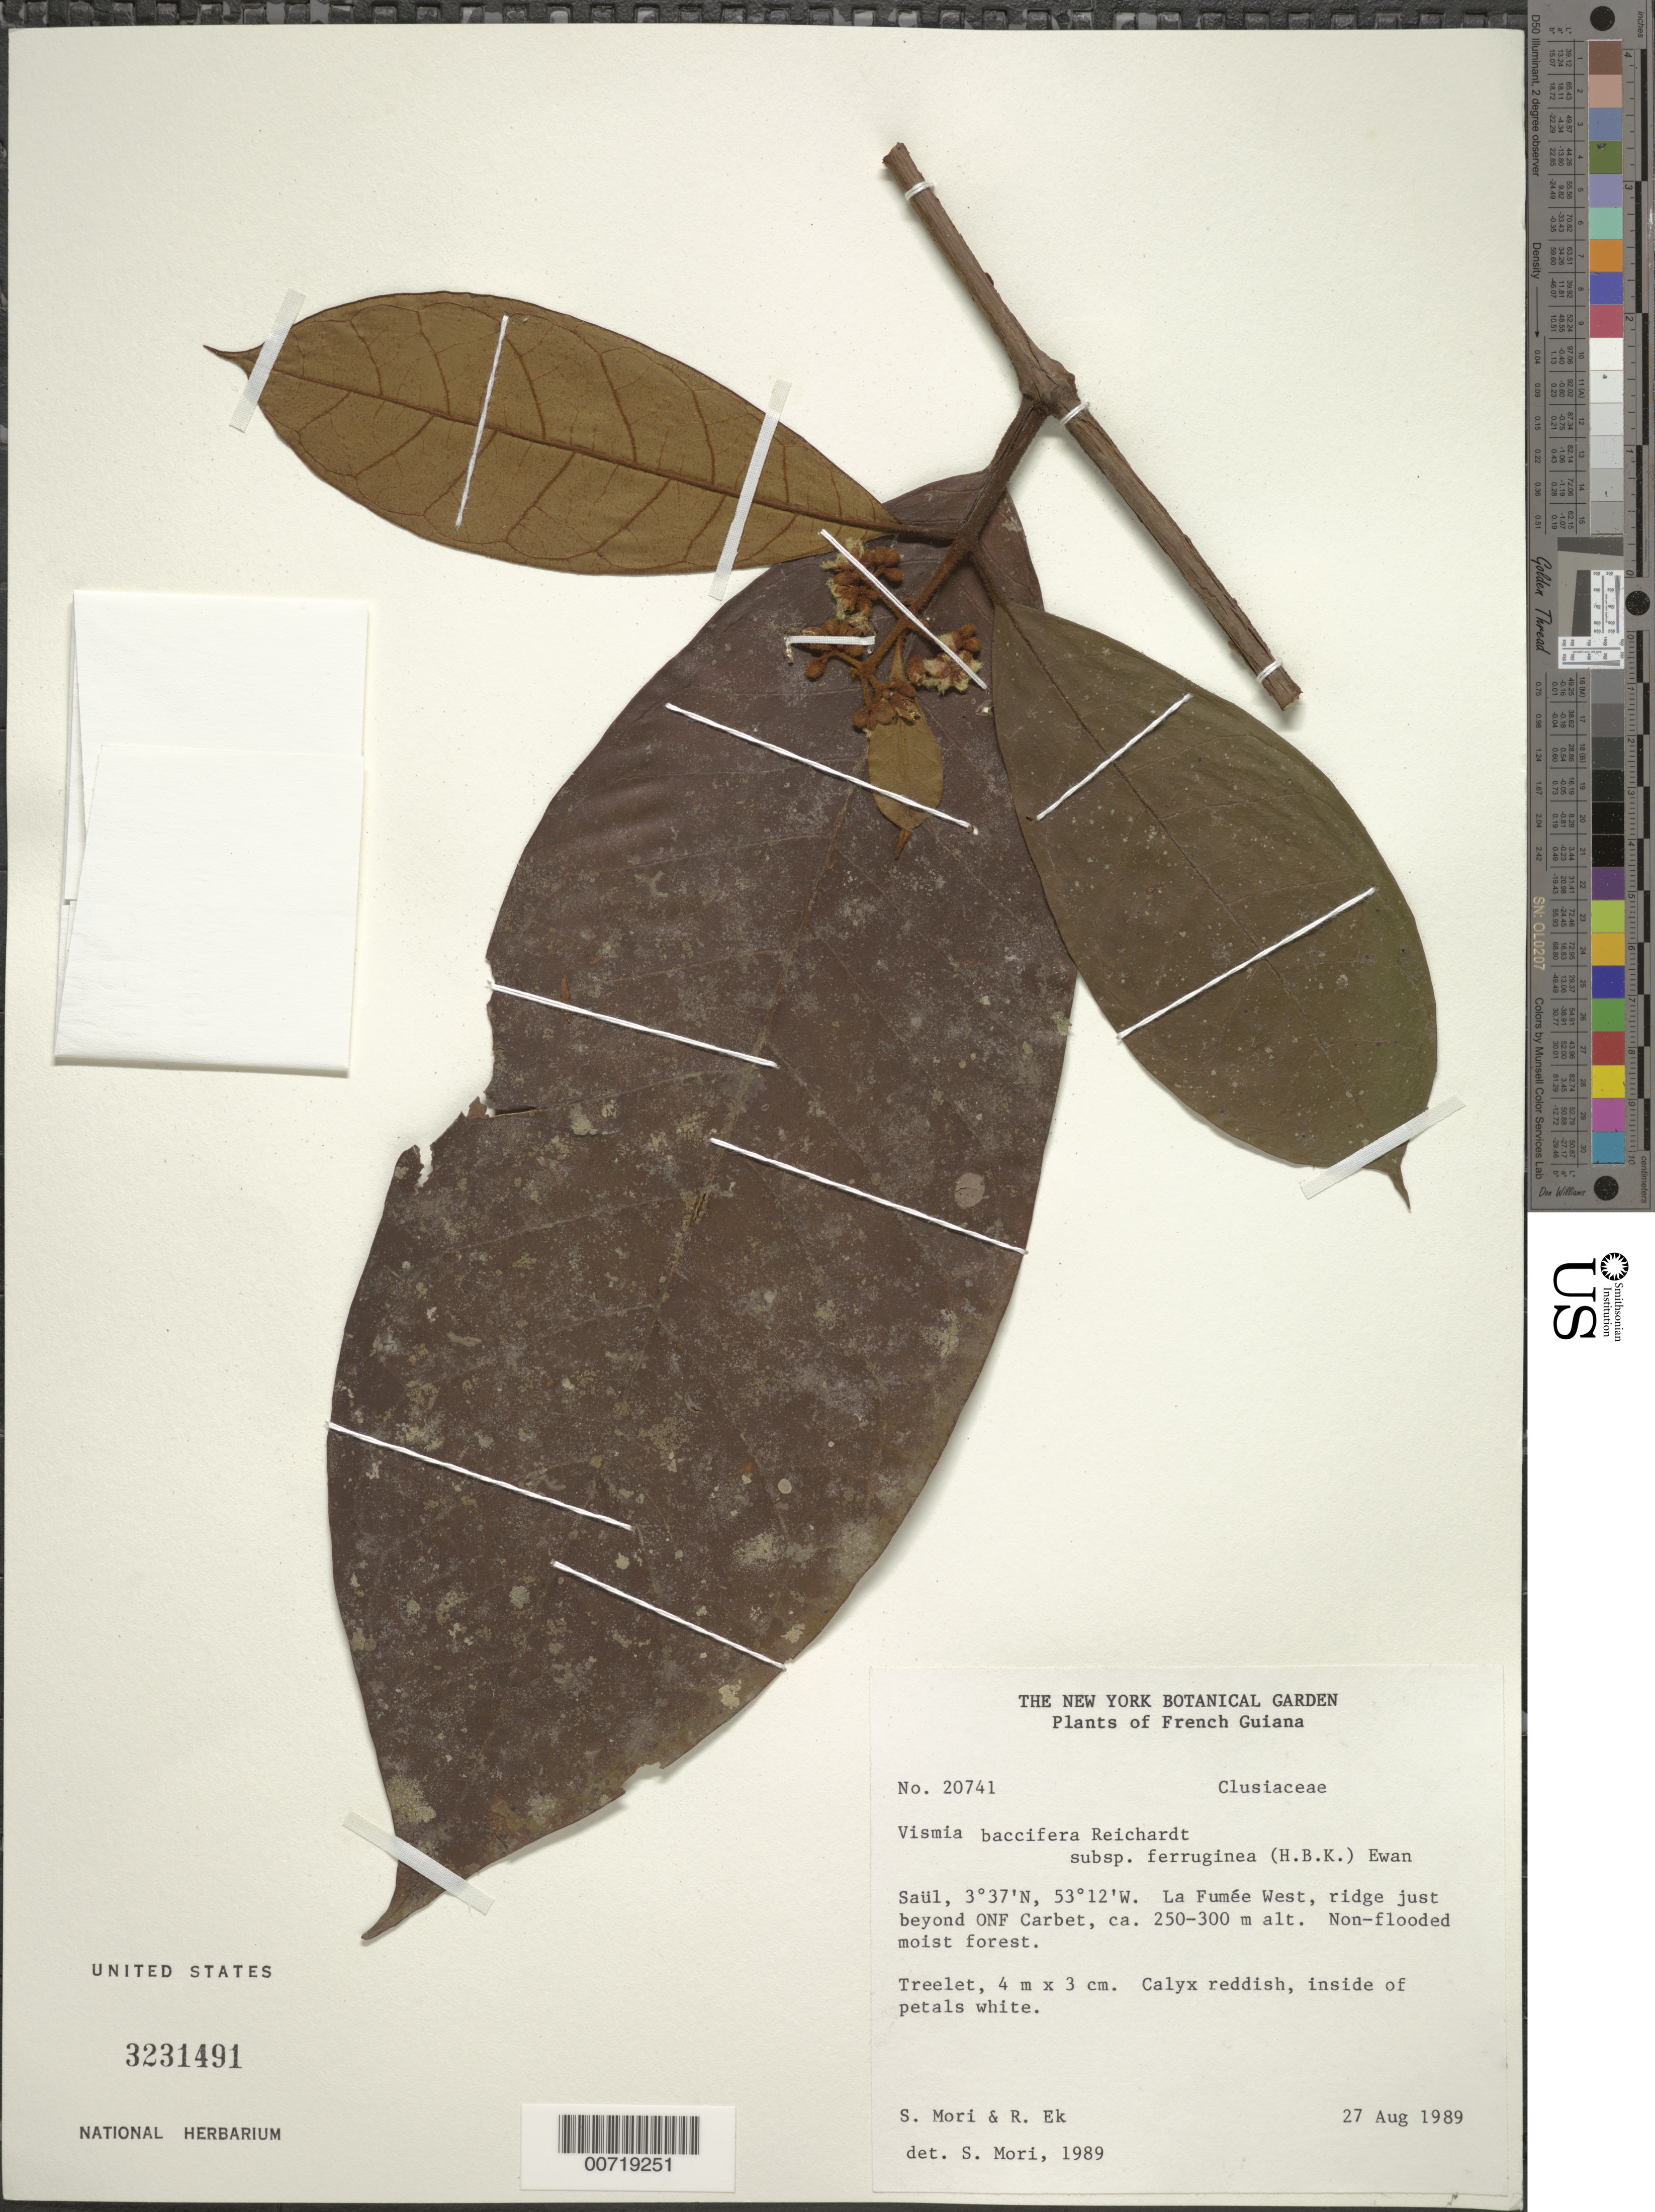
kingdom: Plantae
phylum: Tracheophyta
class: Magnoliopsida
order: Malpighiales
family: Hypericaceae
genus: Vismia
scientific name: Vismia baccifera subsp. ferruginea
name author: (Kunth) Ewan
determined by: Mori, Scott A.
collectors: S. Mori & R. C. Ek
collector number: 20741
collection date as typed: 27-Aug-89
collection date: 1989-08-27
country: French Guiana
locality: Saül, La Fumée West, ridge just beyond ONF Carbet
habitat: Non-flooded moist forest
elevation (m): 250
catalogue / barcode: US 3231491